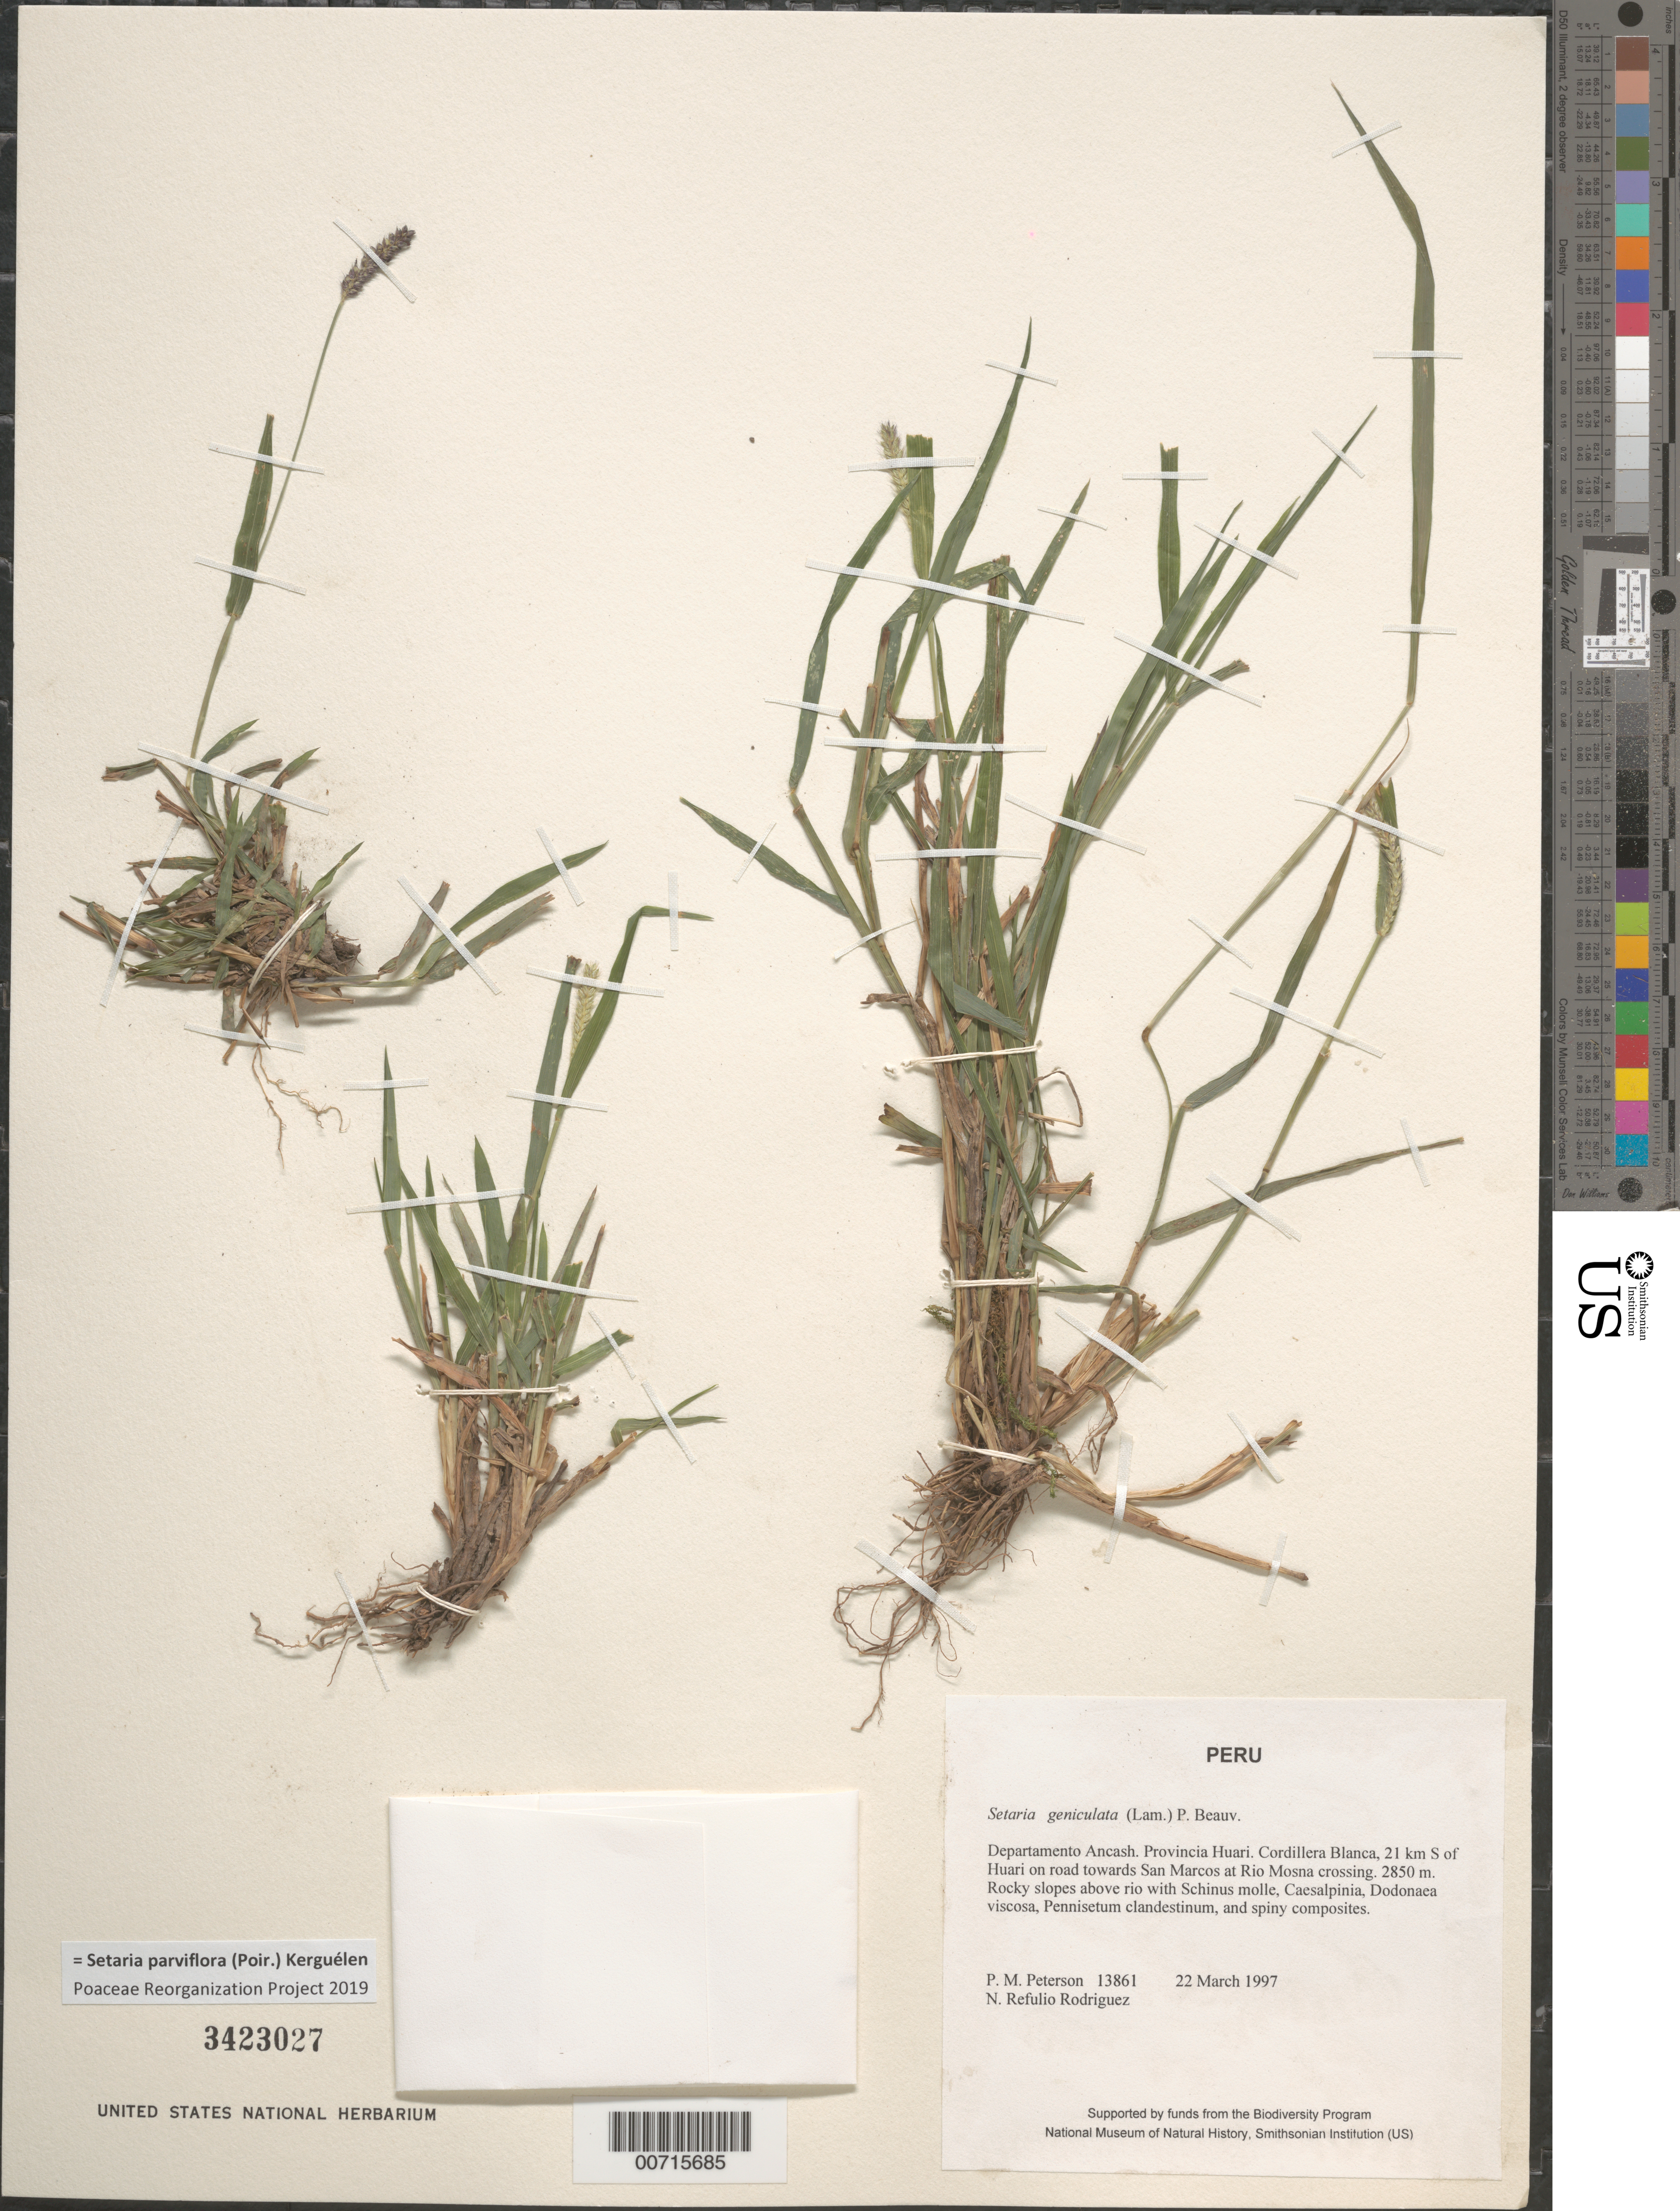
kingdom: Plantae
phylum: Tracheophyta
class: Liliopsida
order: Poales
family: Poaceae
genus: Setaria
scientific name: Setaria parviflora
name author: (Poir.) Kerguélen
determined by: Poaceae Reorganization Project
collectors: P. M. Peterson & N. Refulio-Rodríguez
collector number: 13861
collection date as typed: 22 Mar 1997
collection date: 1997-03-22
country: Peru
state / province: Ancash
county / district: Huari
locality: Cordillera Blanca, 21 km S of Huari on road towards San Marcos at Rio Mosna crossing.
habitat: Rocky slopes above rio with Schinus molle, Caesalpinia, Dodonaea viscosa, Pennisetum clandestinum, and spiny composites.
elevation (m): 2850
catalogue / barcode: US 3423027